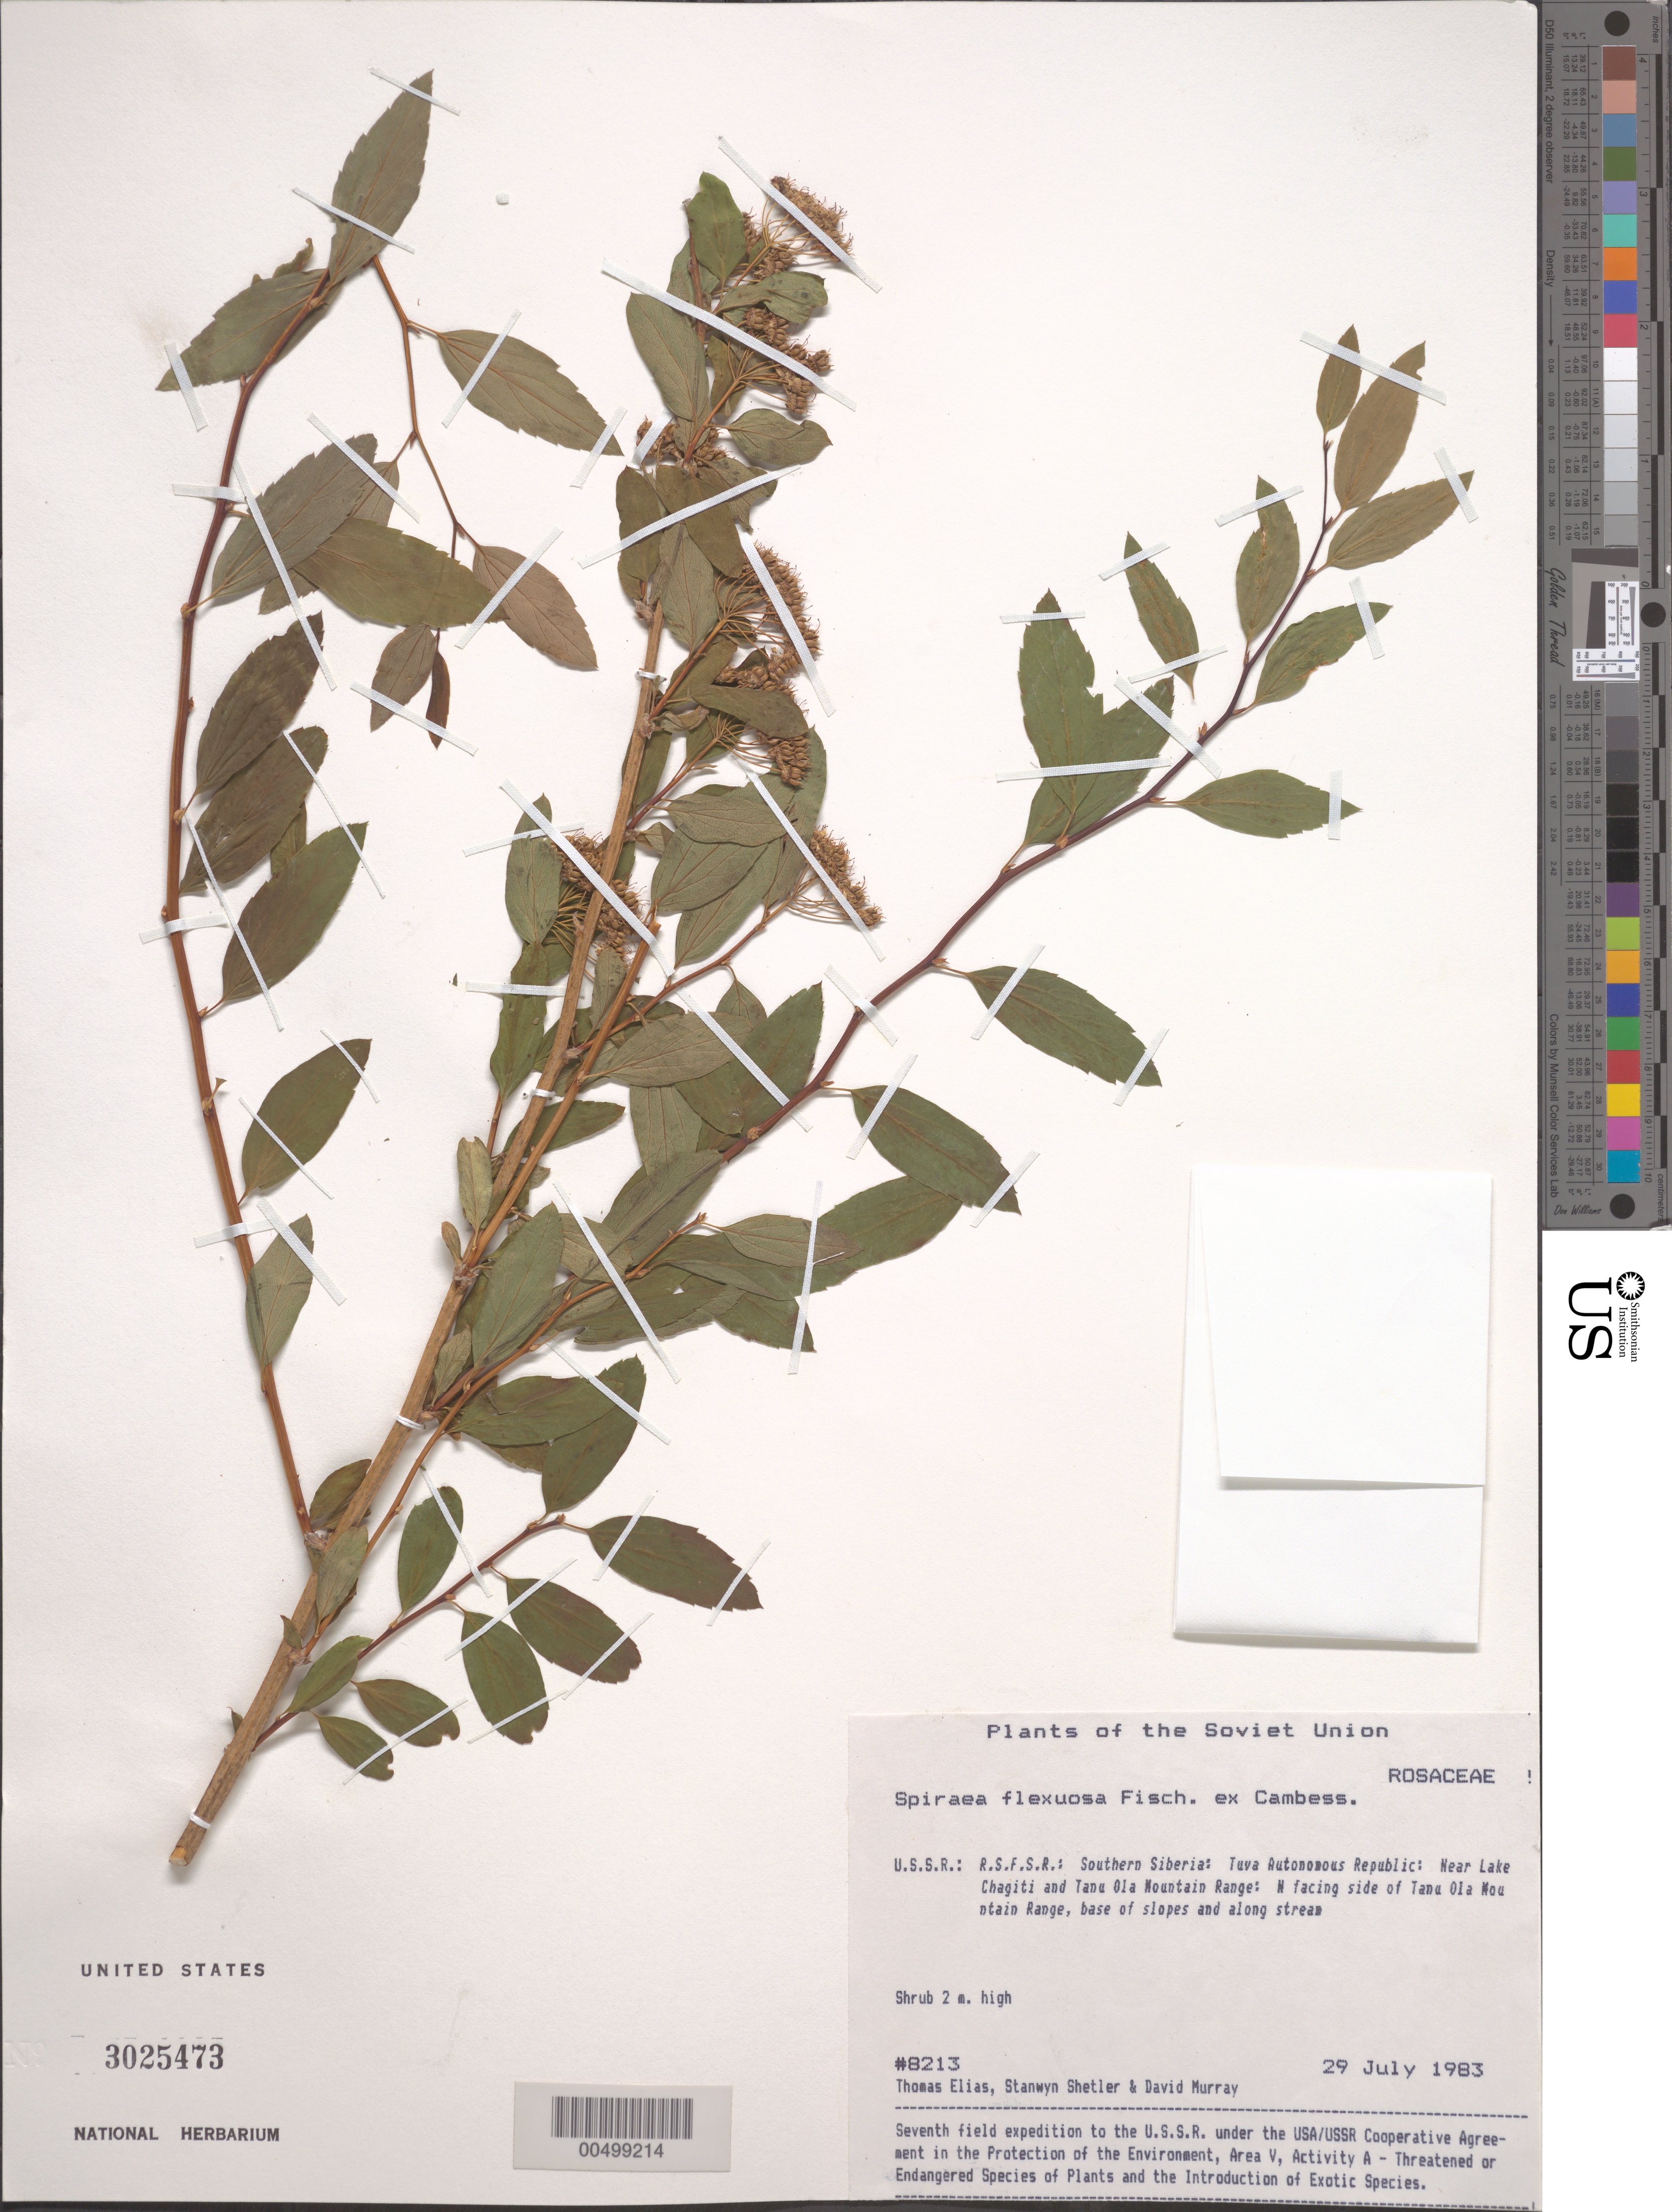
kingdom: Plantae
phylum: Tracheophyta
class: Magnoliopsida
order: Rosales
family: Rosaceae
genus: Spiraea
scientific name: Spiraea flexuosa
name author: Fisch. ex Cambess.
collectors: T. Elias, S. Shetler & D. F. Murray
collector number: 8213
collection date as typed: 29 Jul 1983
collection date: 1983-07-29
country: Russian Federation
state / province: Tuva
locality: Near Lake Chagitai and N-facing side of Tannu-Ola Mountain Range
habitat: base of slopes and along stream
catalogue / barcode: US 3025473